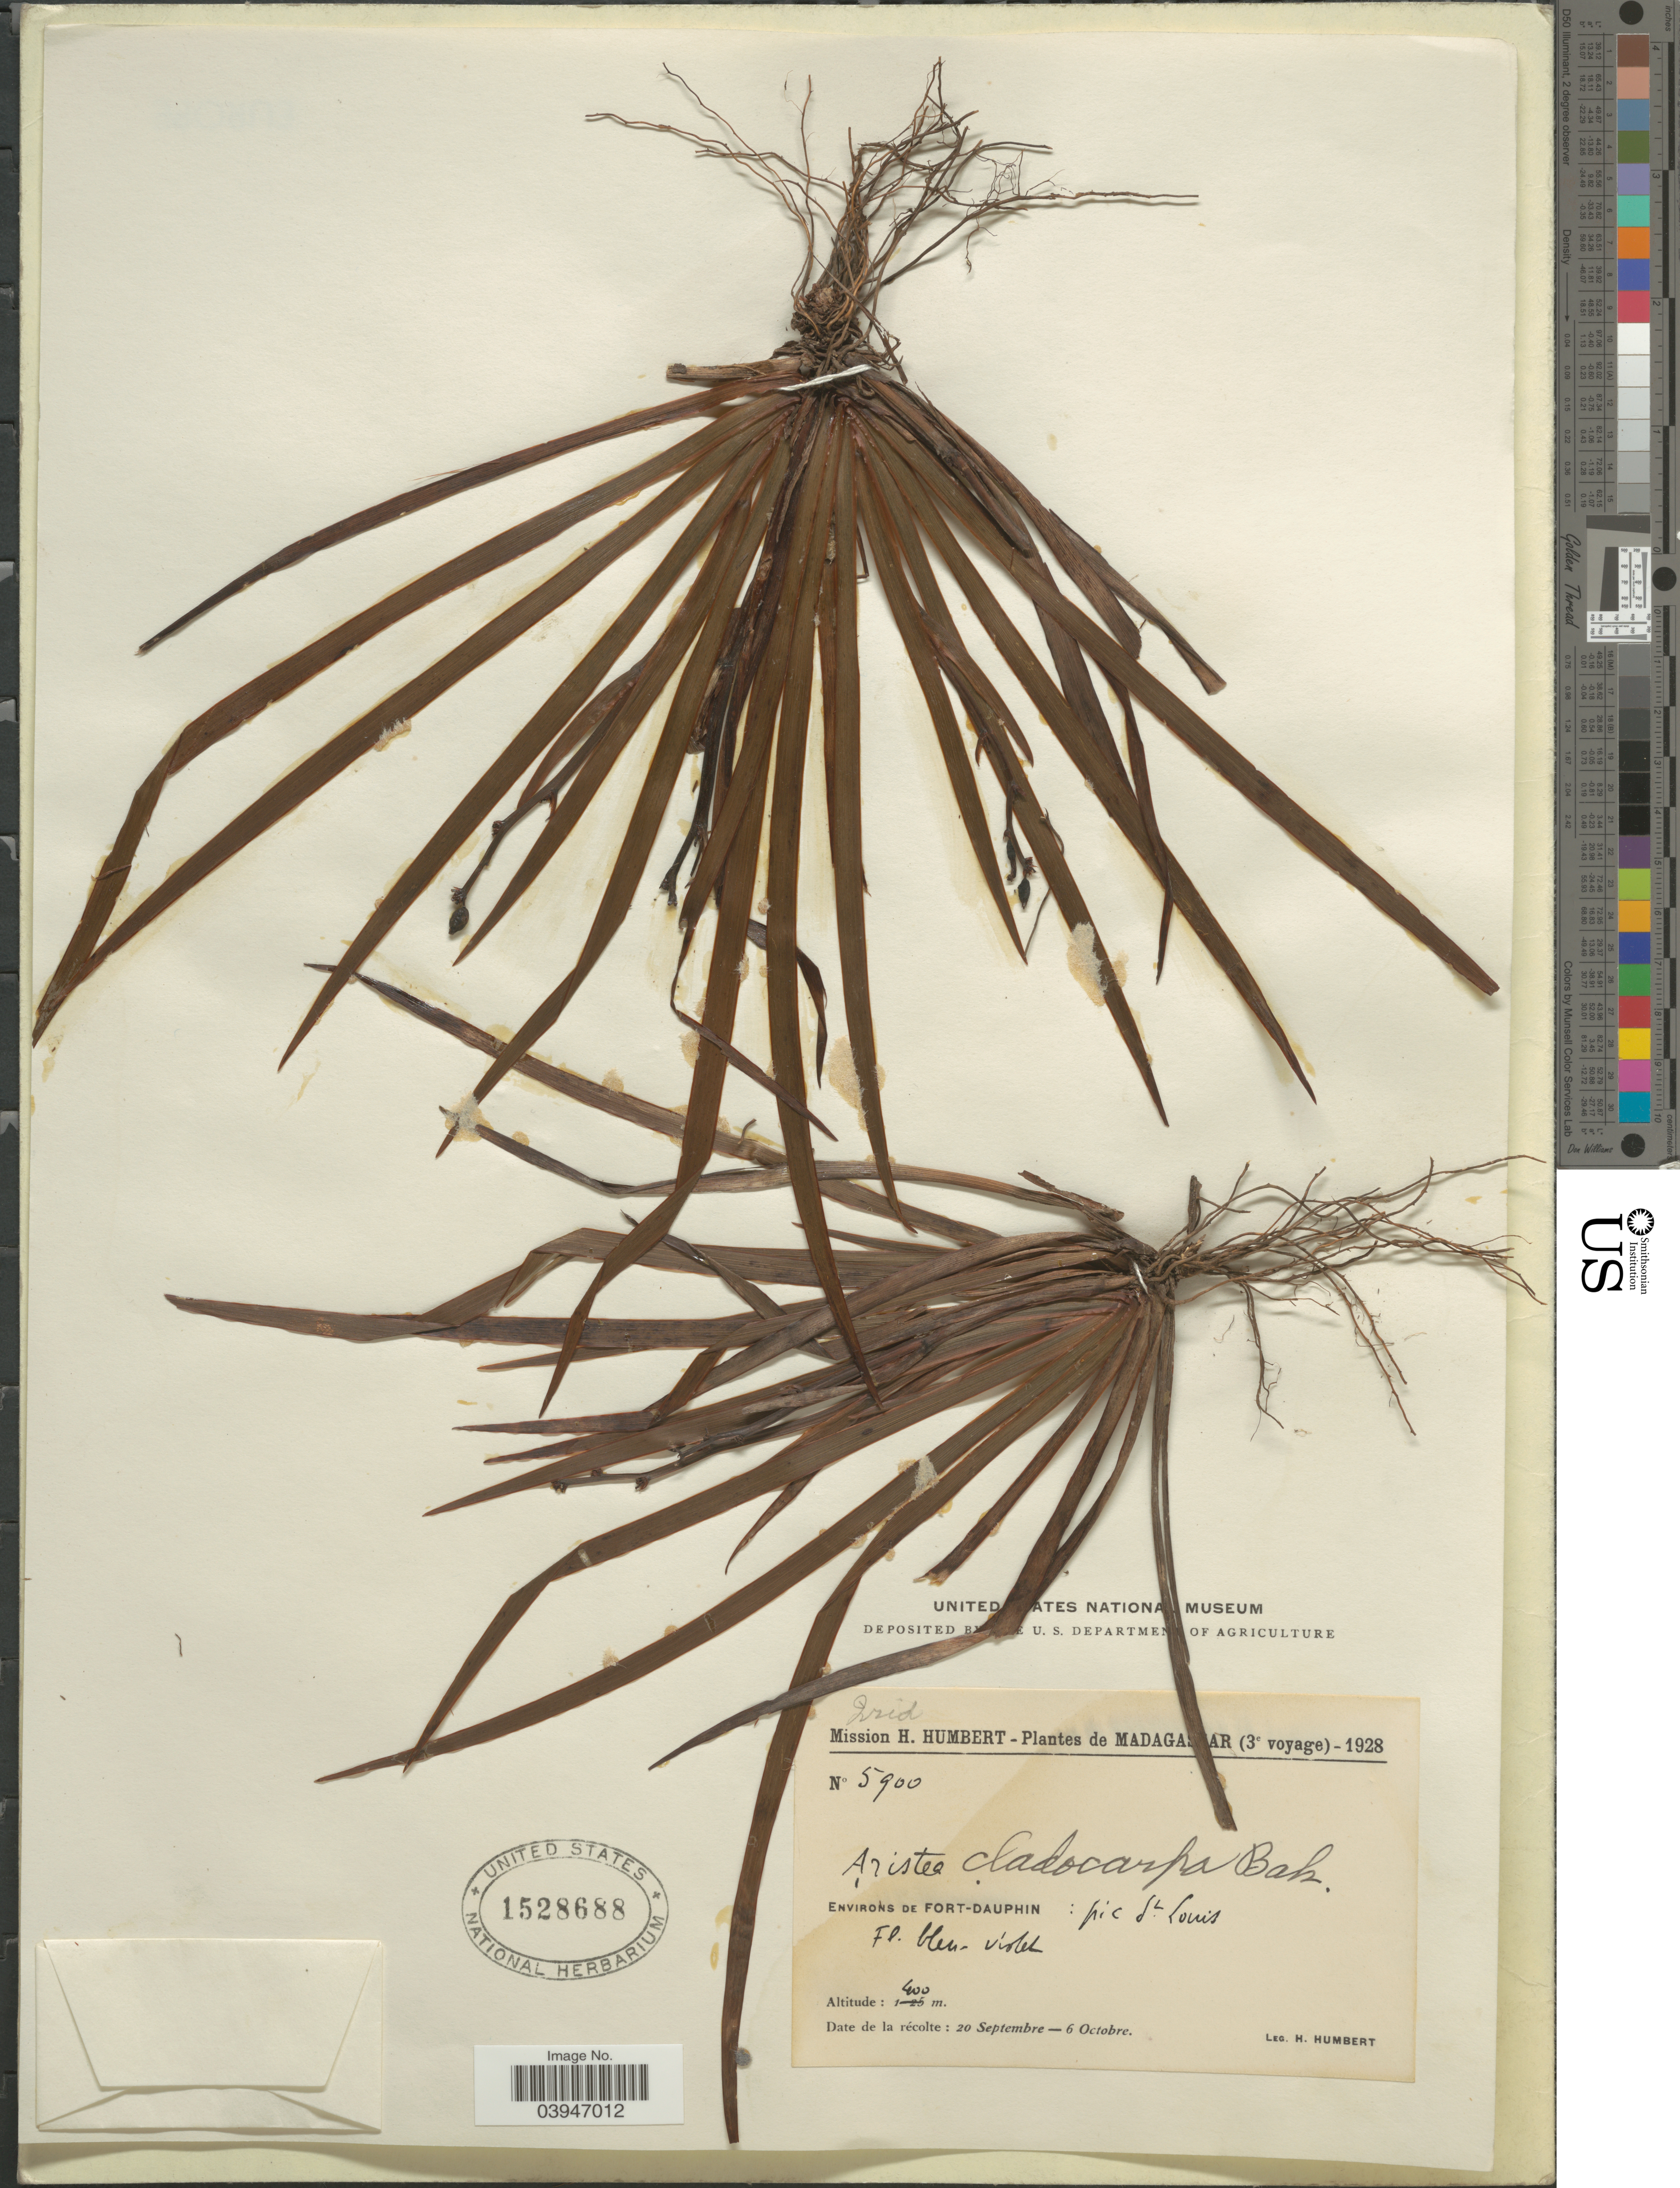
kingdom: Plantae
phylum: Tracheophyta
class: Liliopsida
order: Asparagales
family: Iridaceae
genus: Aristea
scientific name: Aristea cladocarpa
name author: Baker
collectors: H. Humbert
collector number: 5900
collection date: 1928-09-20/1928-10-06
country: Madagascar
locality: Madagascar. Environs de Fort-Dauphin: pic St. Louis.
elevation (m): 400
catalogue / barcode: US 1528688